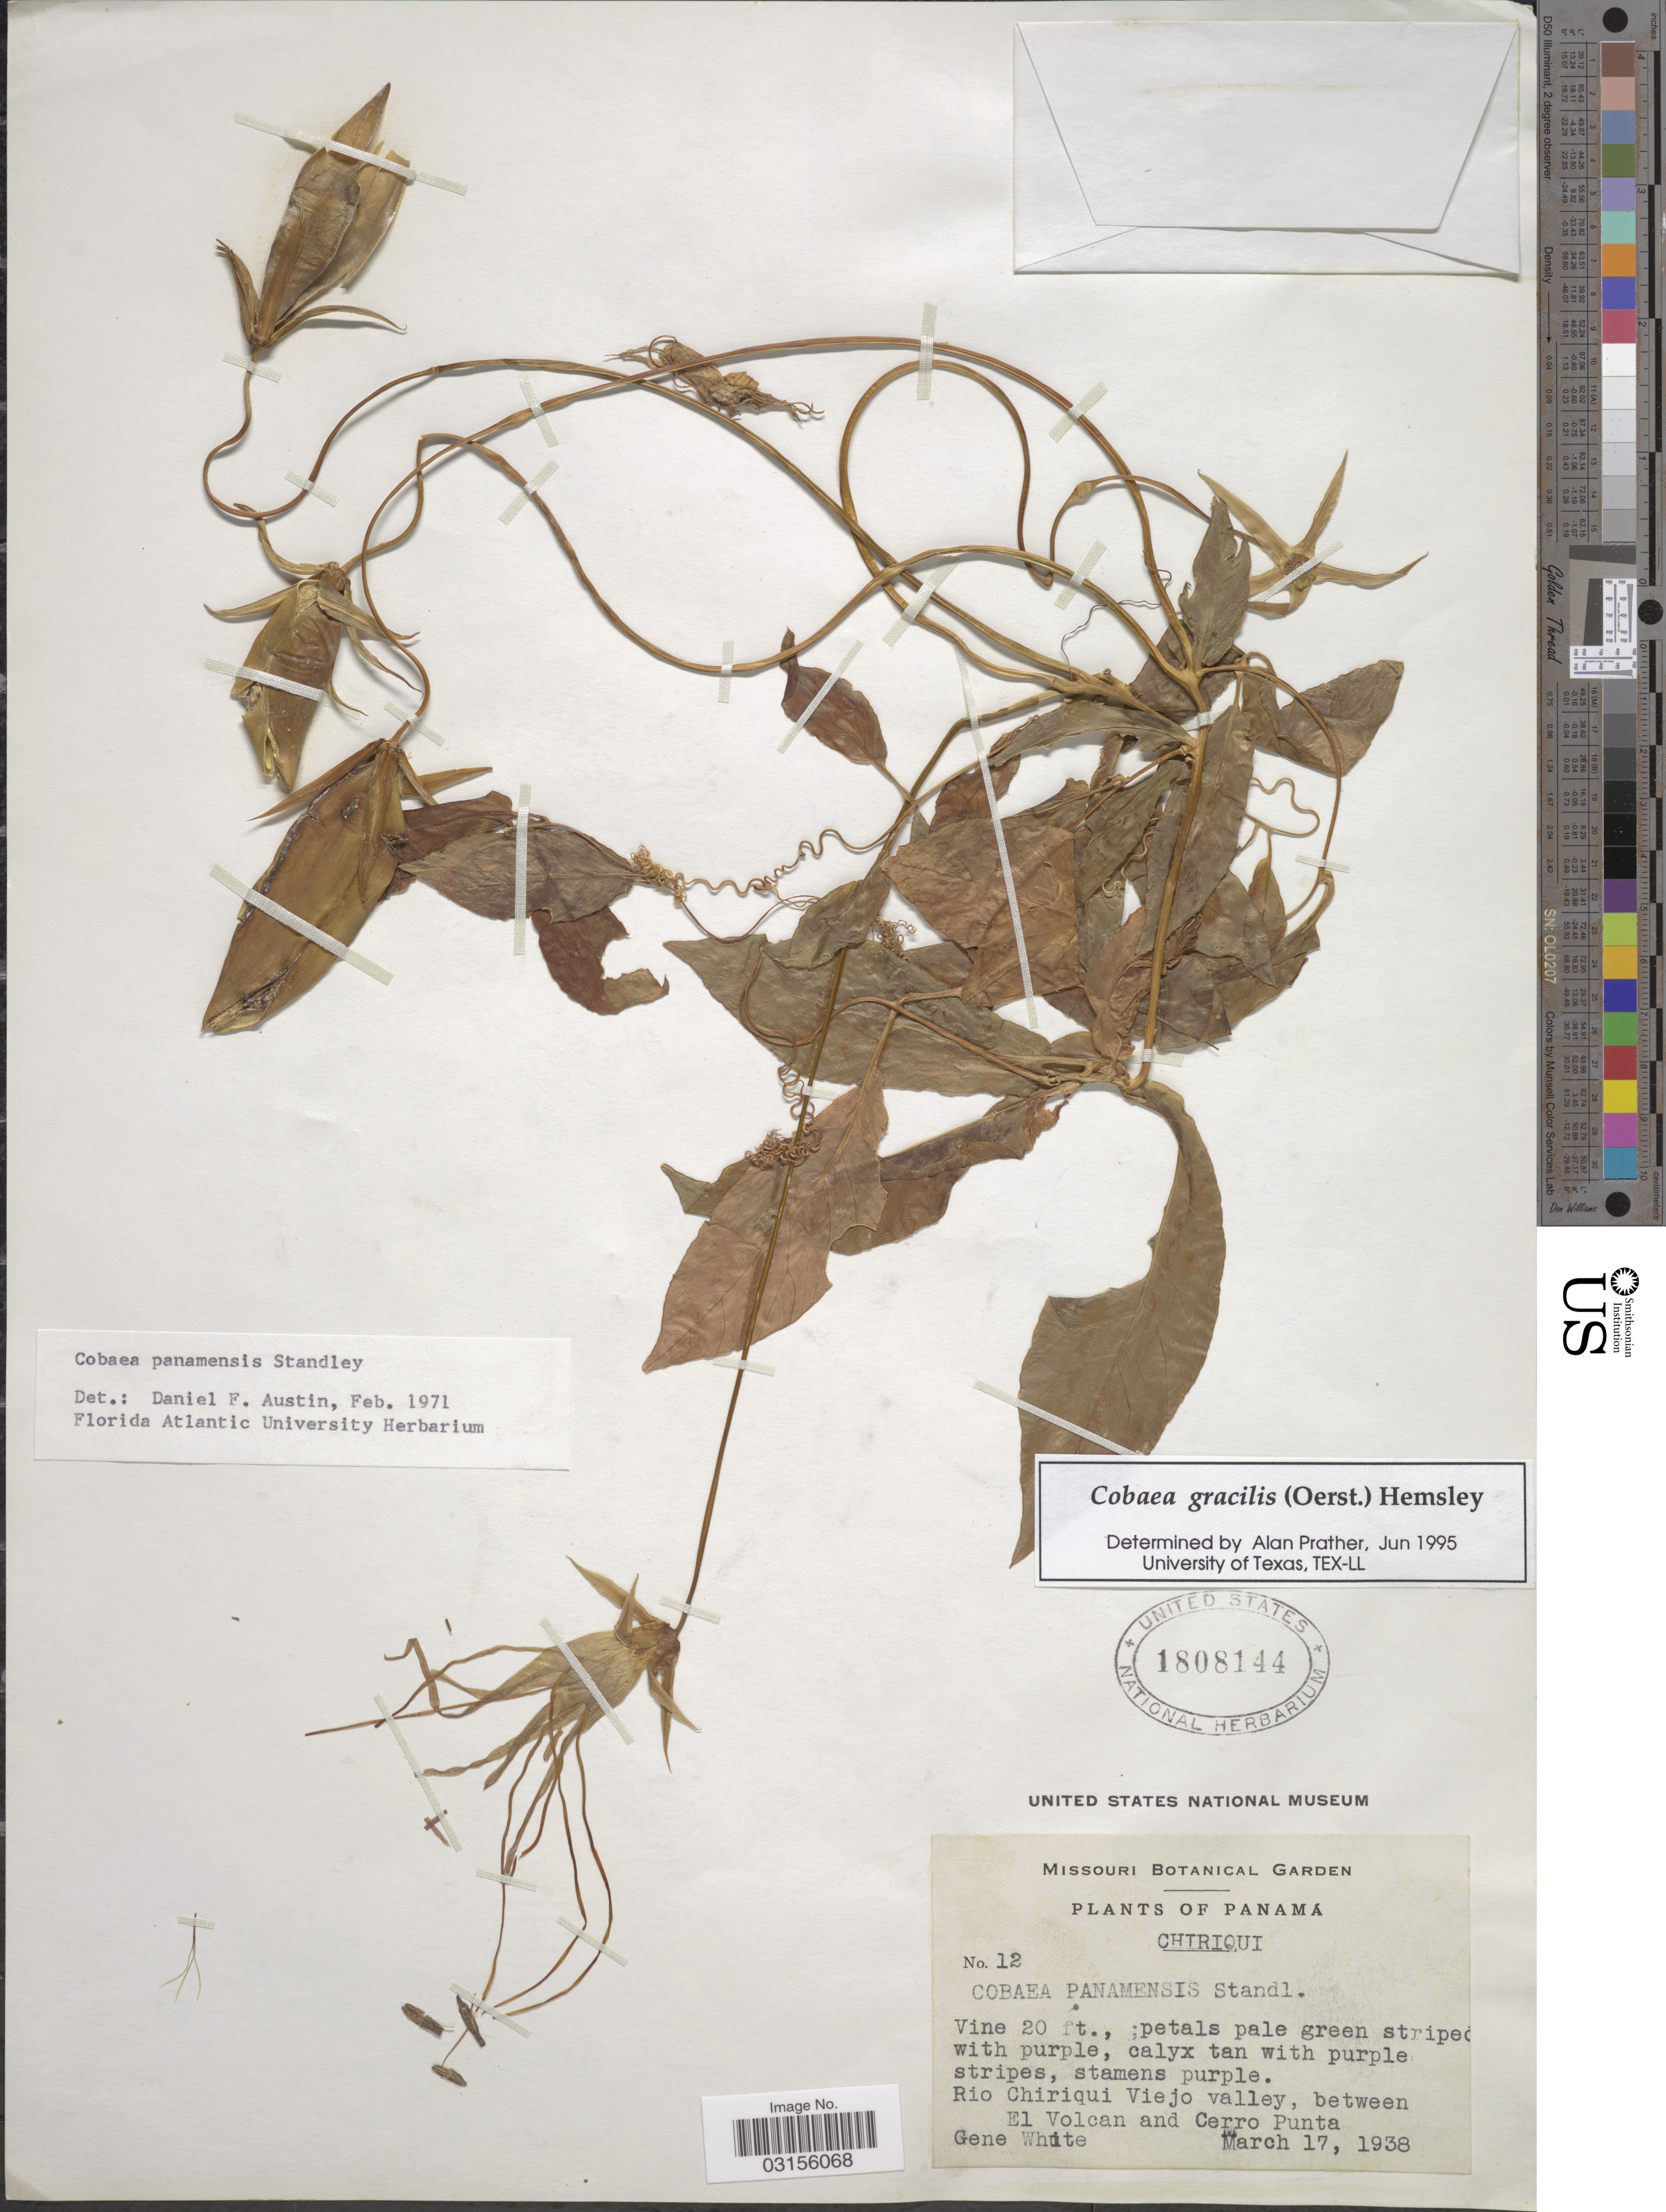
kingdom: Plantae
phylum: Tracheophyta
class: Magnoliopsida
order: Ericales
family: Polemoniaceae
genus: Cobaea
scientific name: Cobaea gracilis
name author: (Oerst.) Hemsl.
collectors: G. White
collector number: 12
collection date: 1938-03-17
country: Panama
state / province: Chiriqui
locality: Rio Chiriqui Viejo valley, between El Volcan and Cerro Punta.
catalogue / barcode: US 1808144